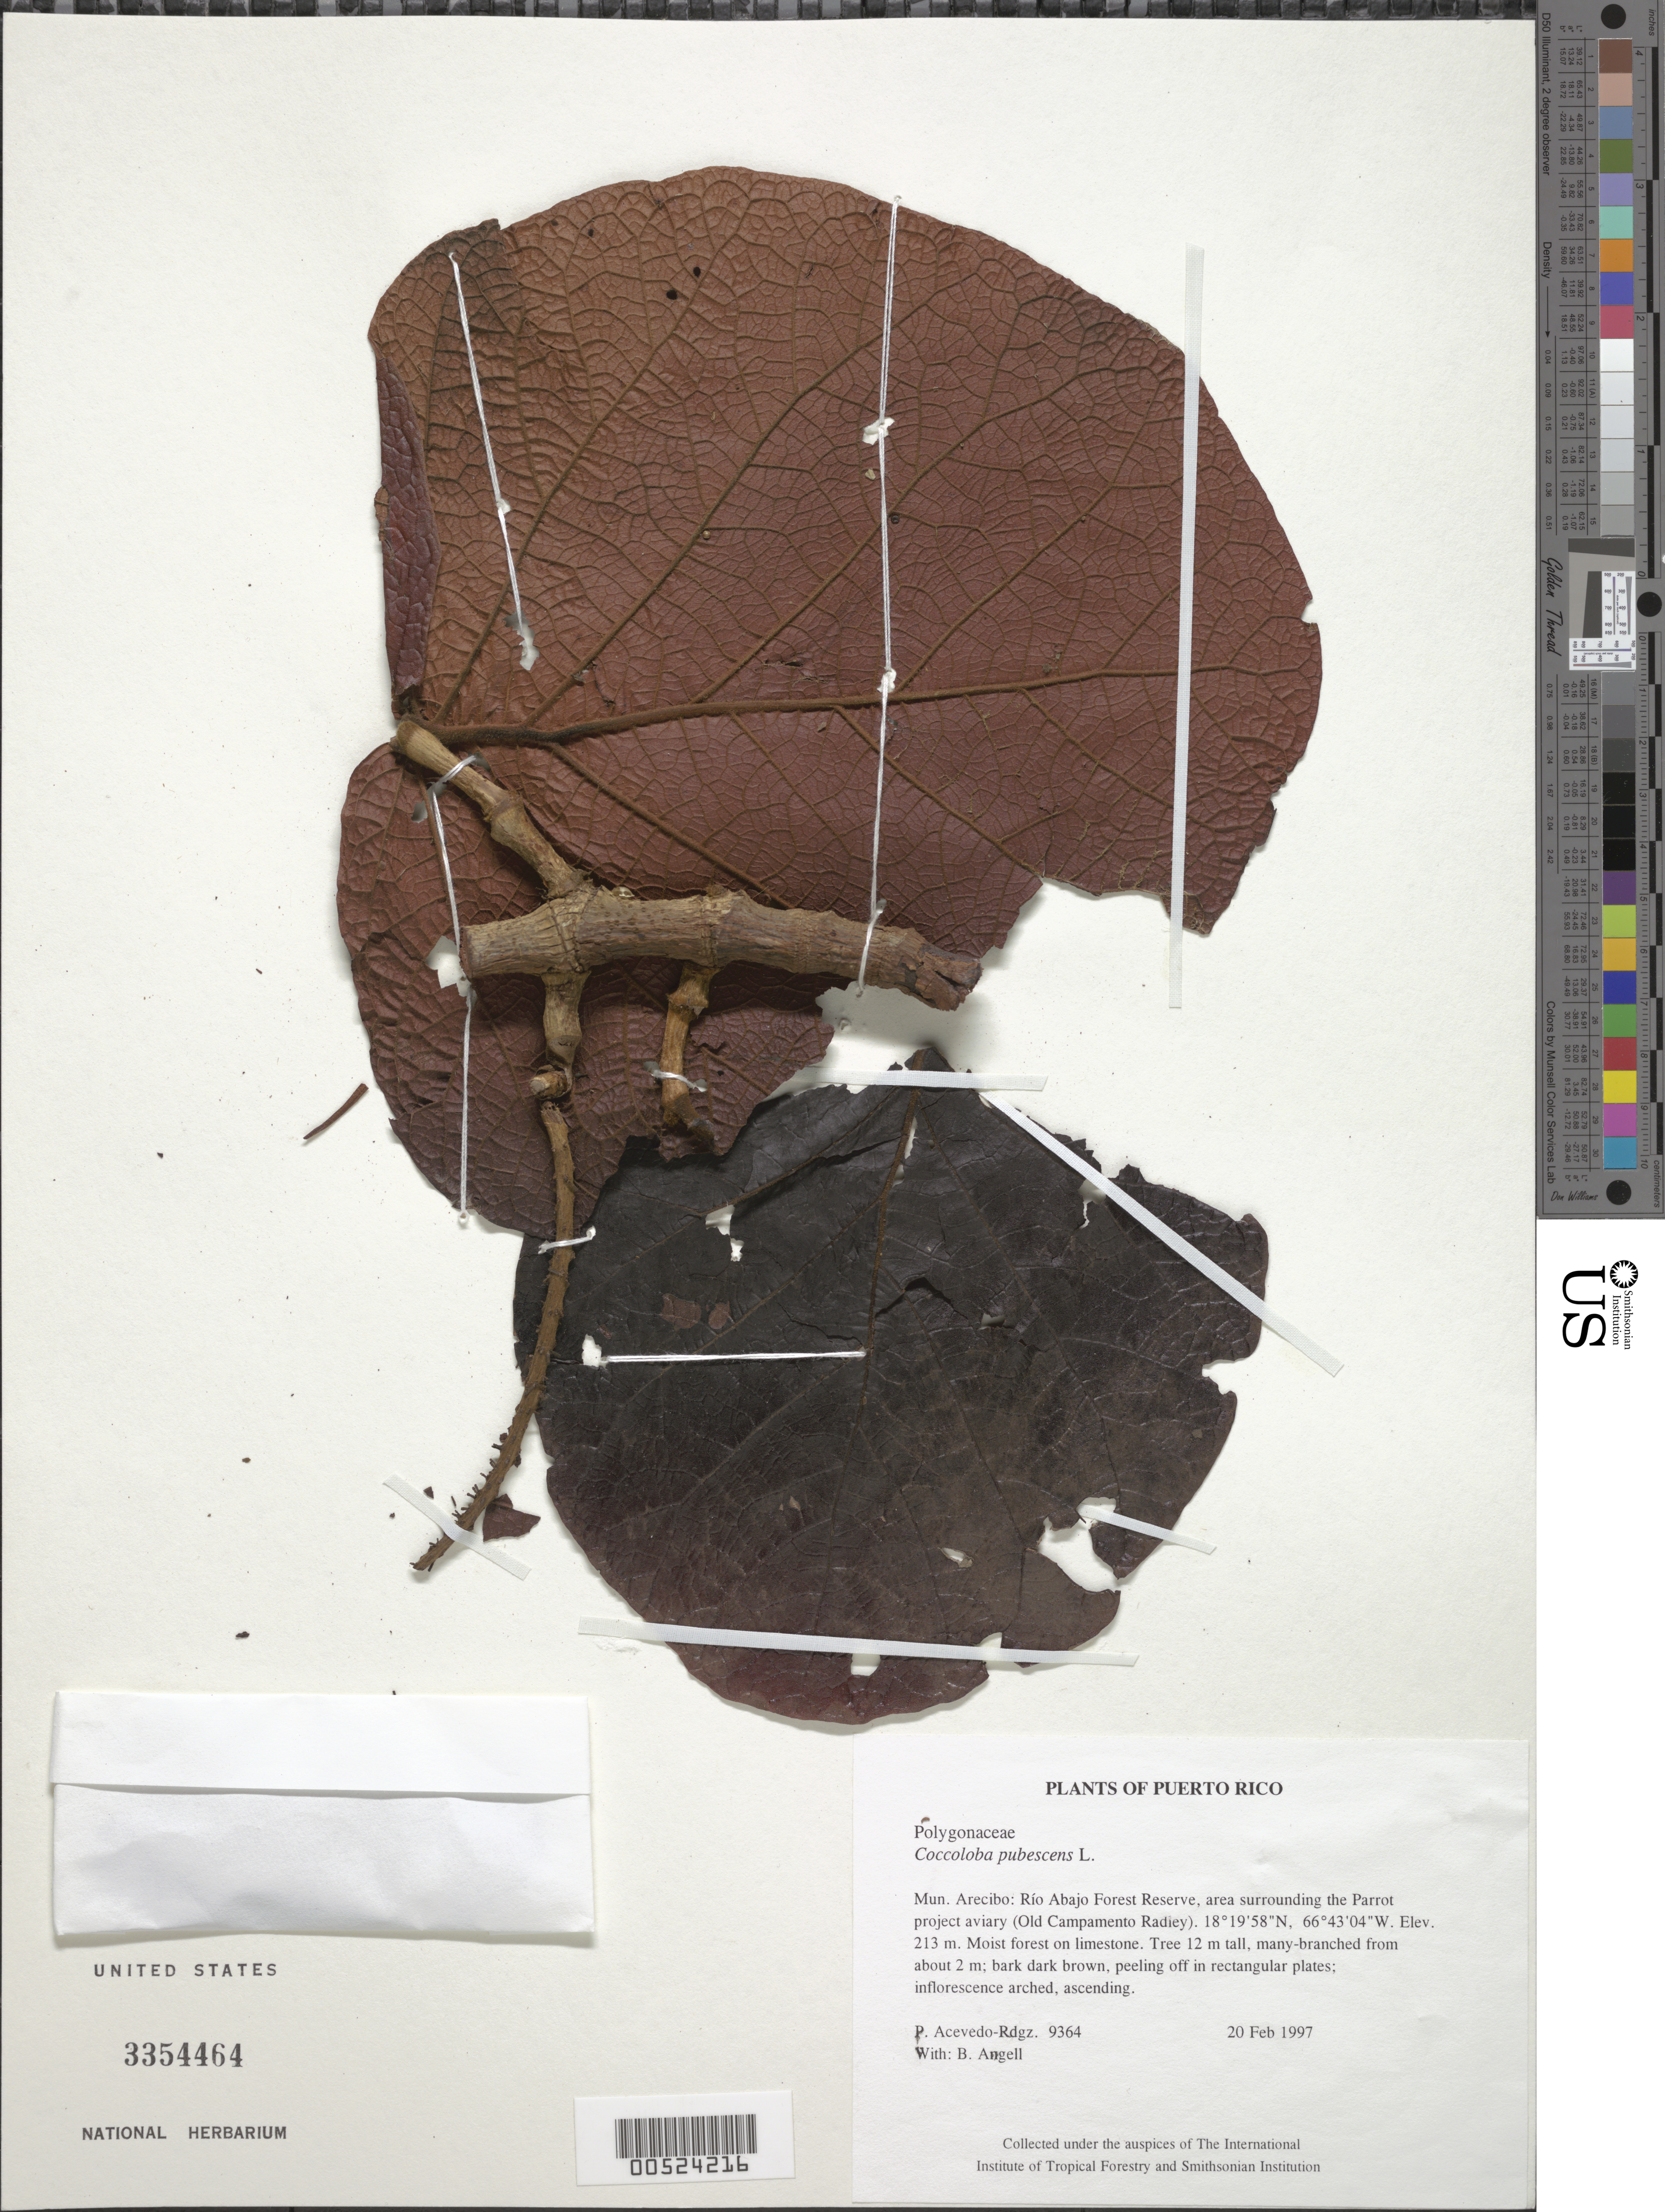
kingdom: Plantae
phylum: Tracheophyta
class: Magnoliopsida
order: Caryophyllales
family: Polygonaceae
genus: Coccoloba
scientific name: Coccoloba pubescens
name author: L.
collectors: P. Acevedo-Rodr. & Bobbi Angell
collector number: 9364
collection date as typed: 20 Feb 1997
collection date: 1997-02-20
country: Puerto Rico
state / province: Arecibo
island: Puerto Rico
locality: Arecibo; Río Abajo Forest Reserve, area surrounding the Parrot project aviary (Old Campamento Radley).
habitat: Moist forest on limestone.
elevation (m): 213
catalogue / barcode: US 3354464